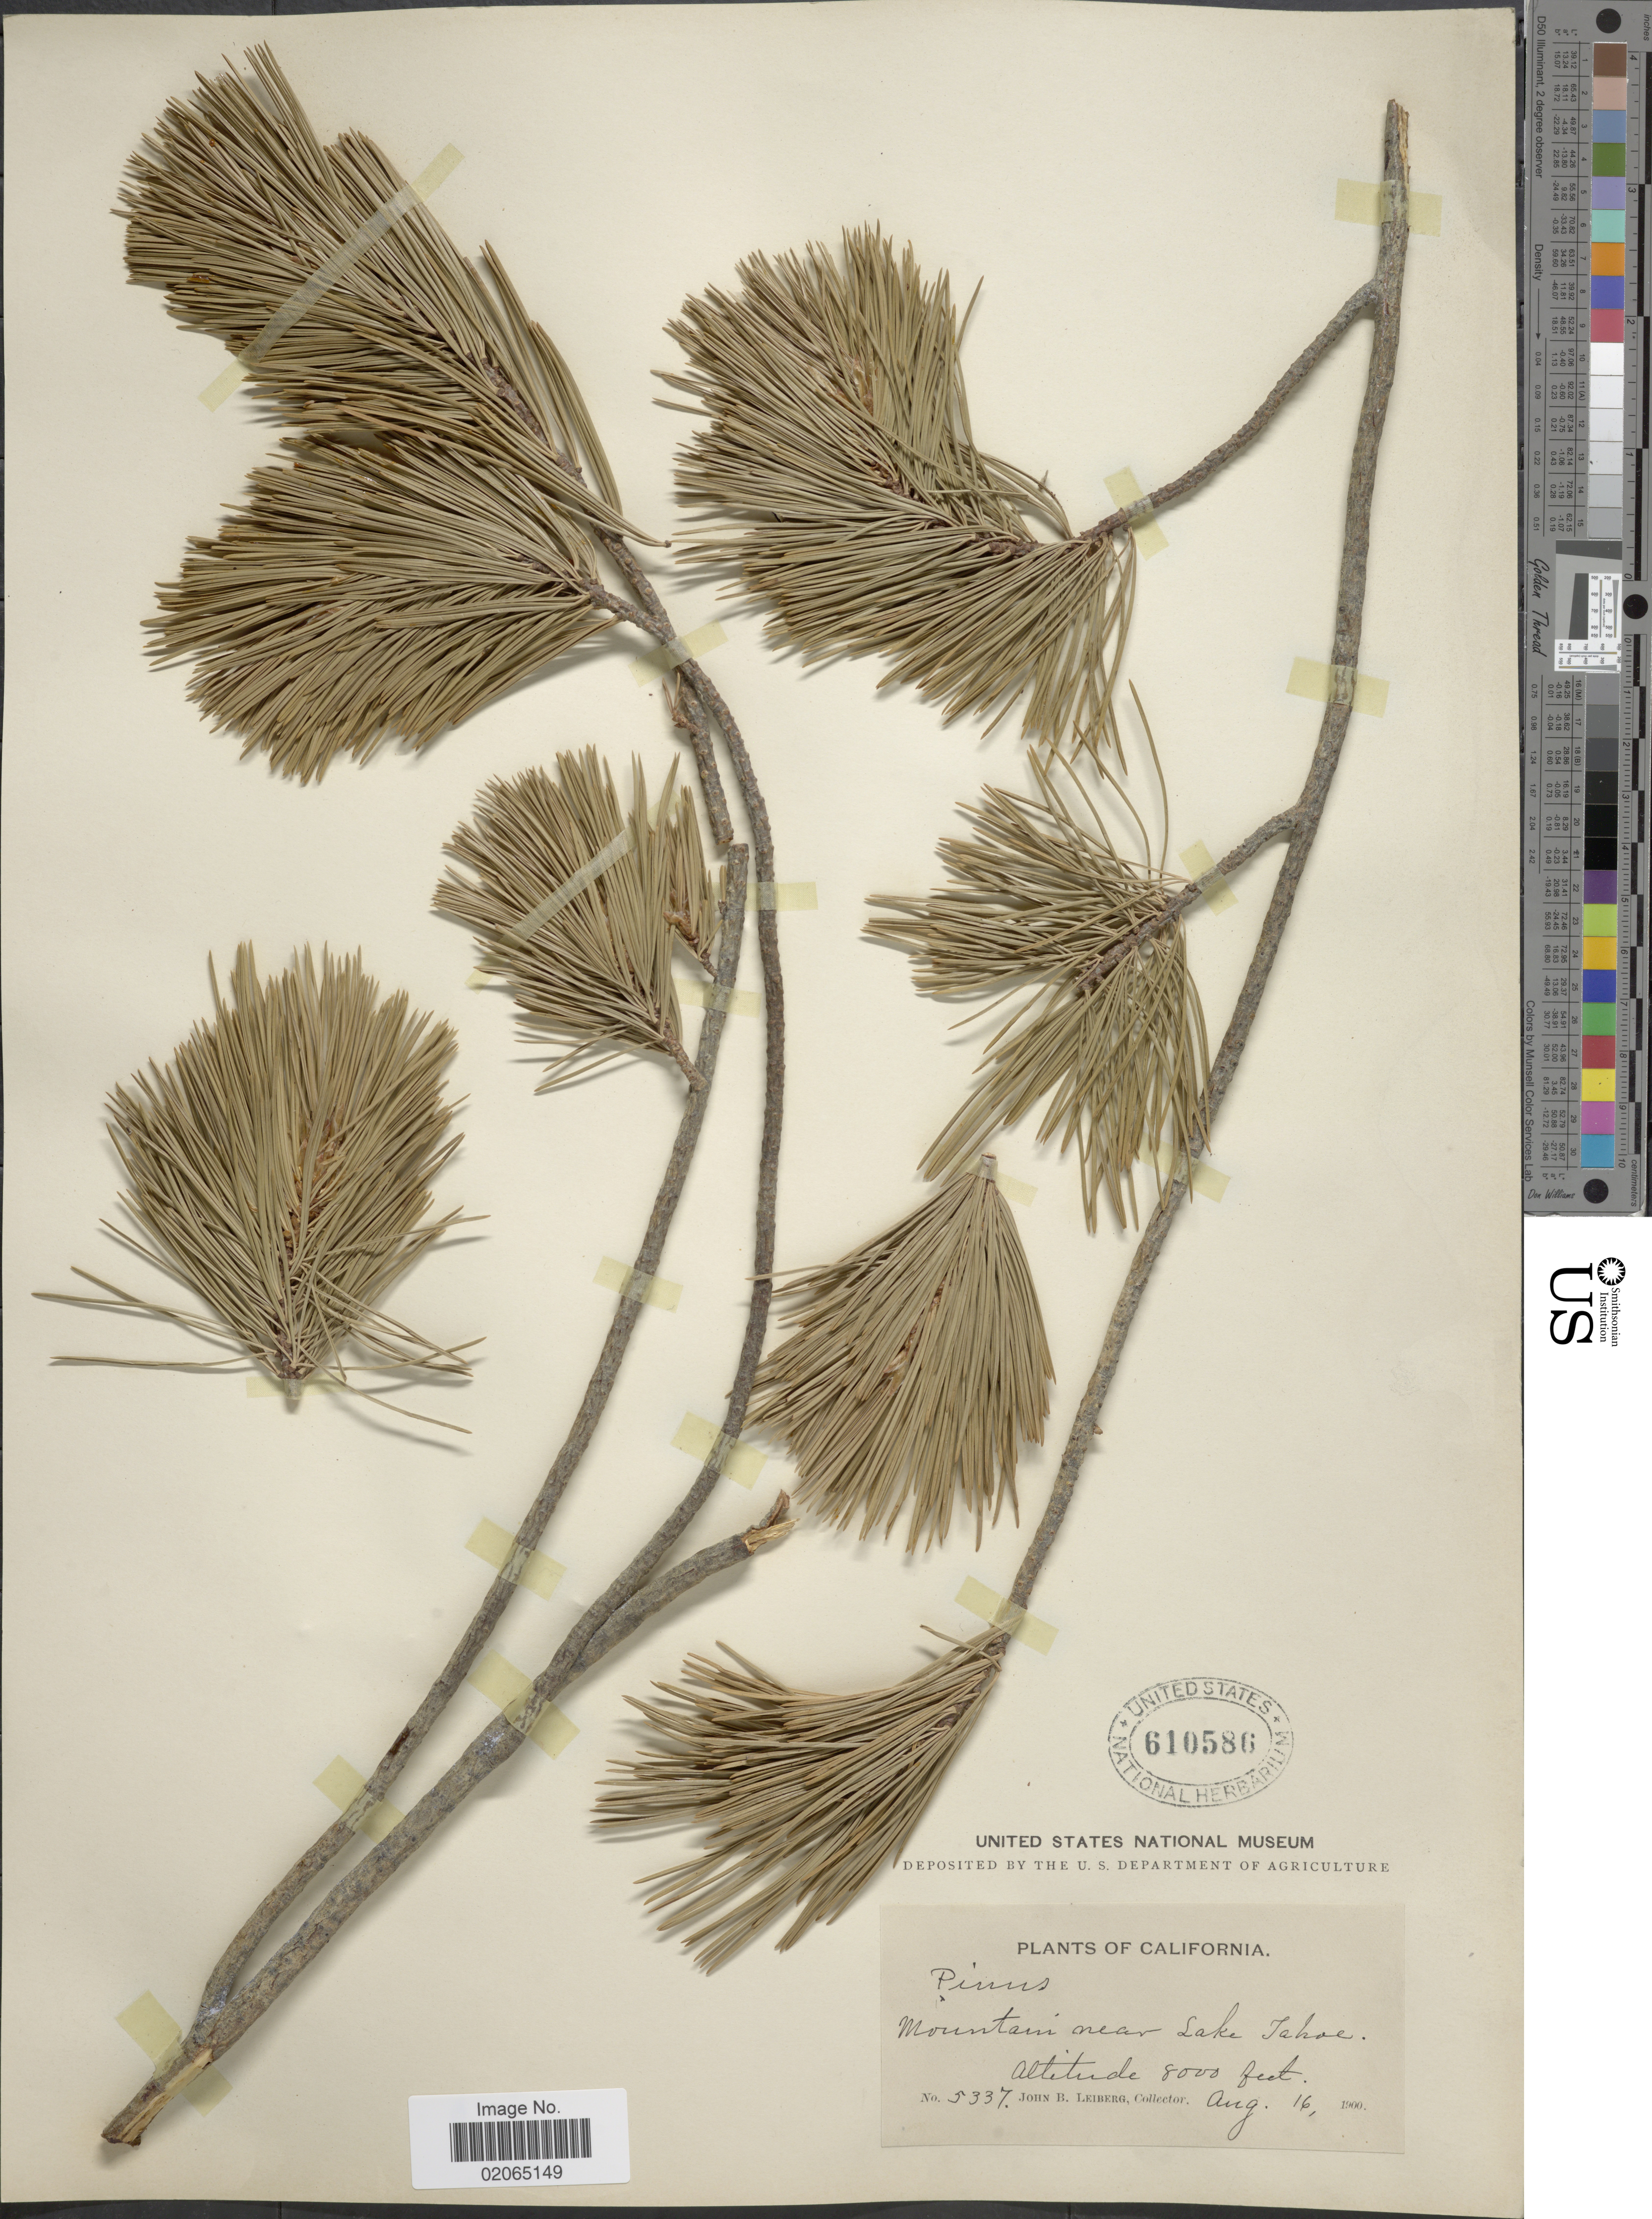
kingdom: Plantae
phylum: Tracheophyta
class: Pinopsida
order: Pinales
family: Pinaceae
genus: Pinus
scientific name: Pinus sp.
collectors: J. B. Leiberg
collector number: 5337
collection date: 1900-08-16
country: United States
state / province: California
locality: Mountain near Lake Tahoe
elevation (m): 2438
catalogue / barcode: US 610586